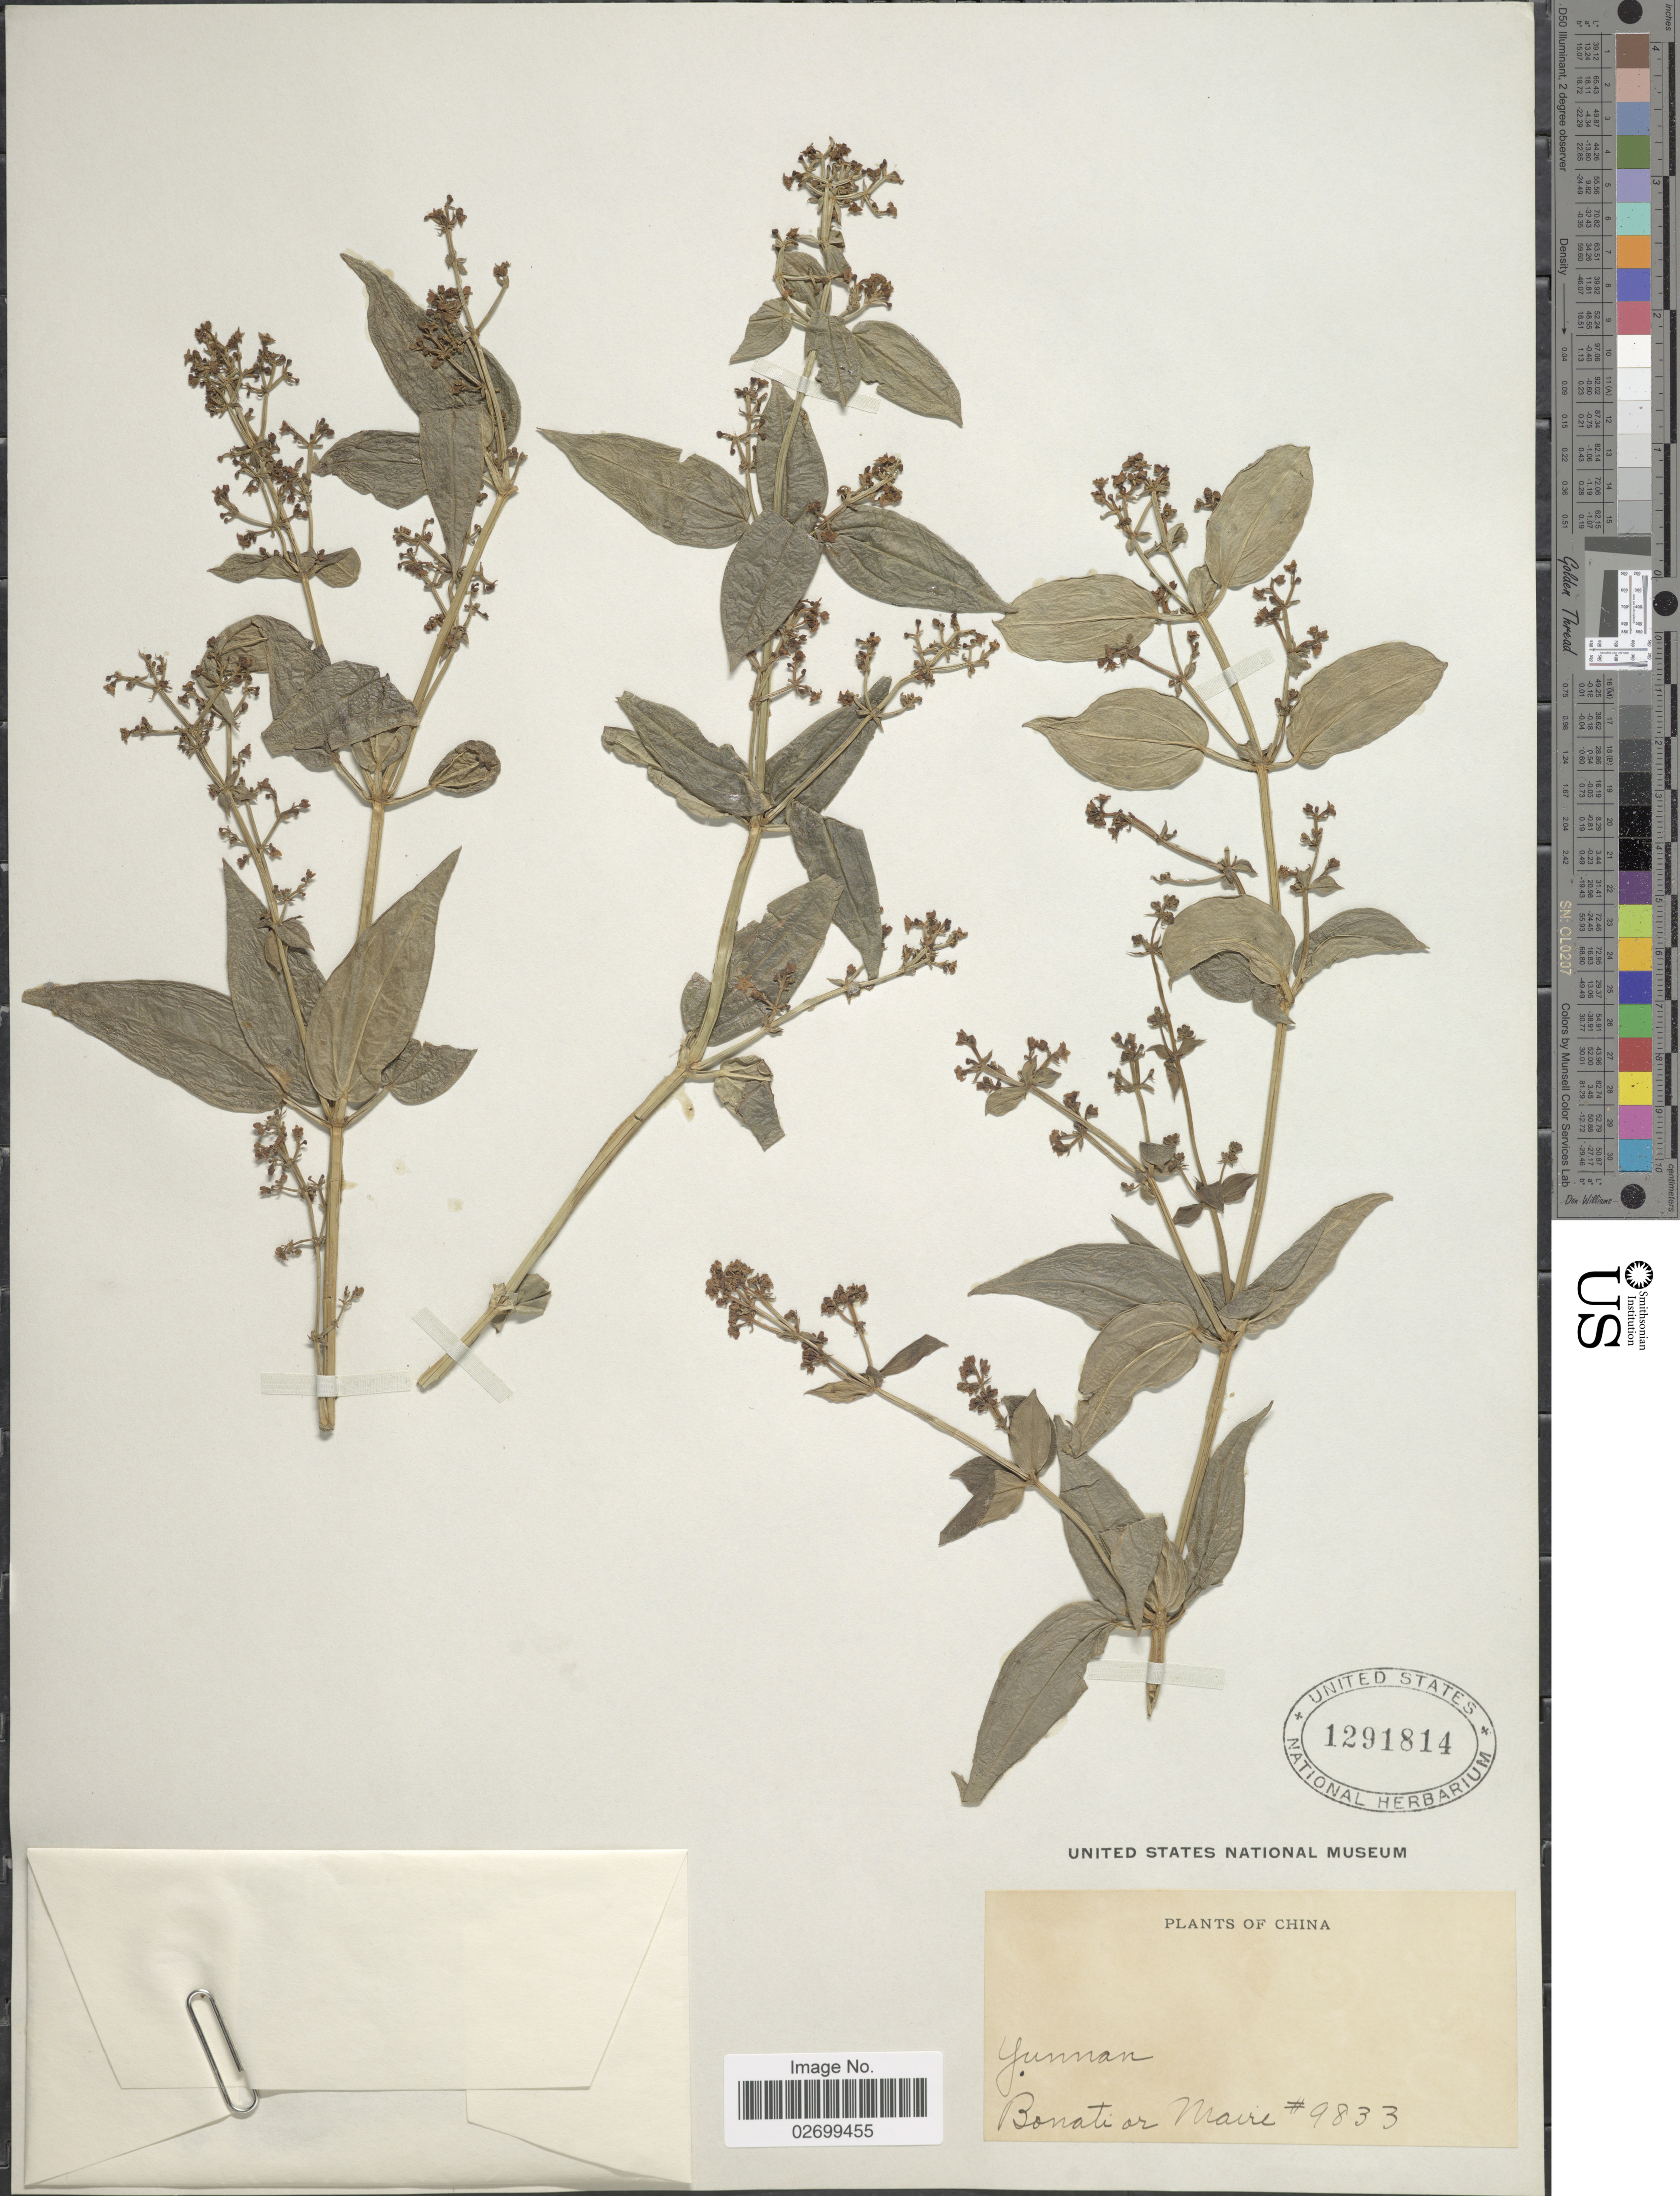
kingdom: Plantae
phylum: Tracheophyta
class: Magnoliopsida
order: Gentianales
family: Rubiaceae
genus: Rubia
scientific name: Rubia cordifolia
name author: L.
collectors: -. Bonati & Maire, --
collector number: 9833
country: China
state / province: Yunnan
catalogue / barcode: US 1291814